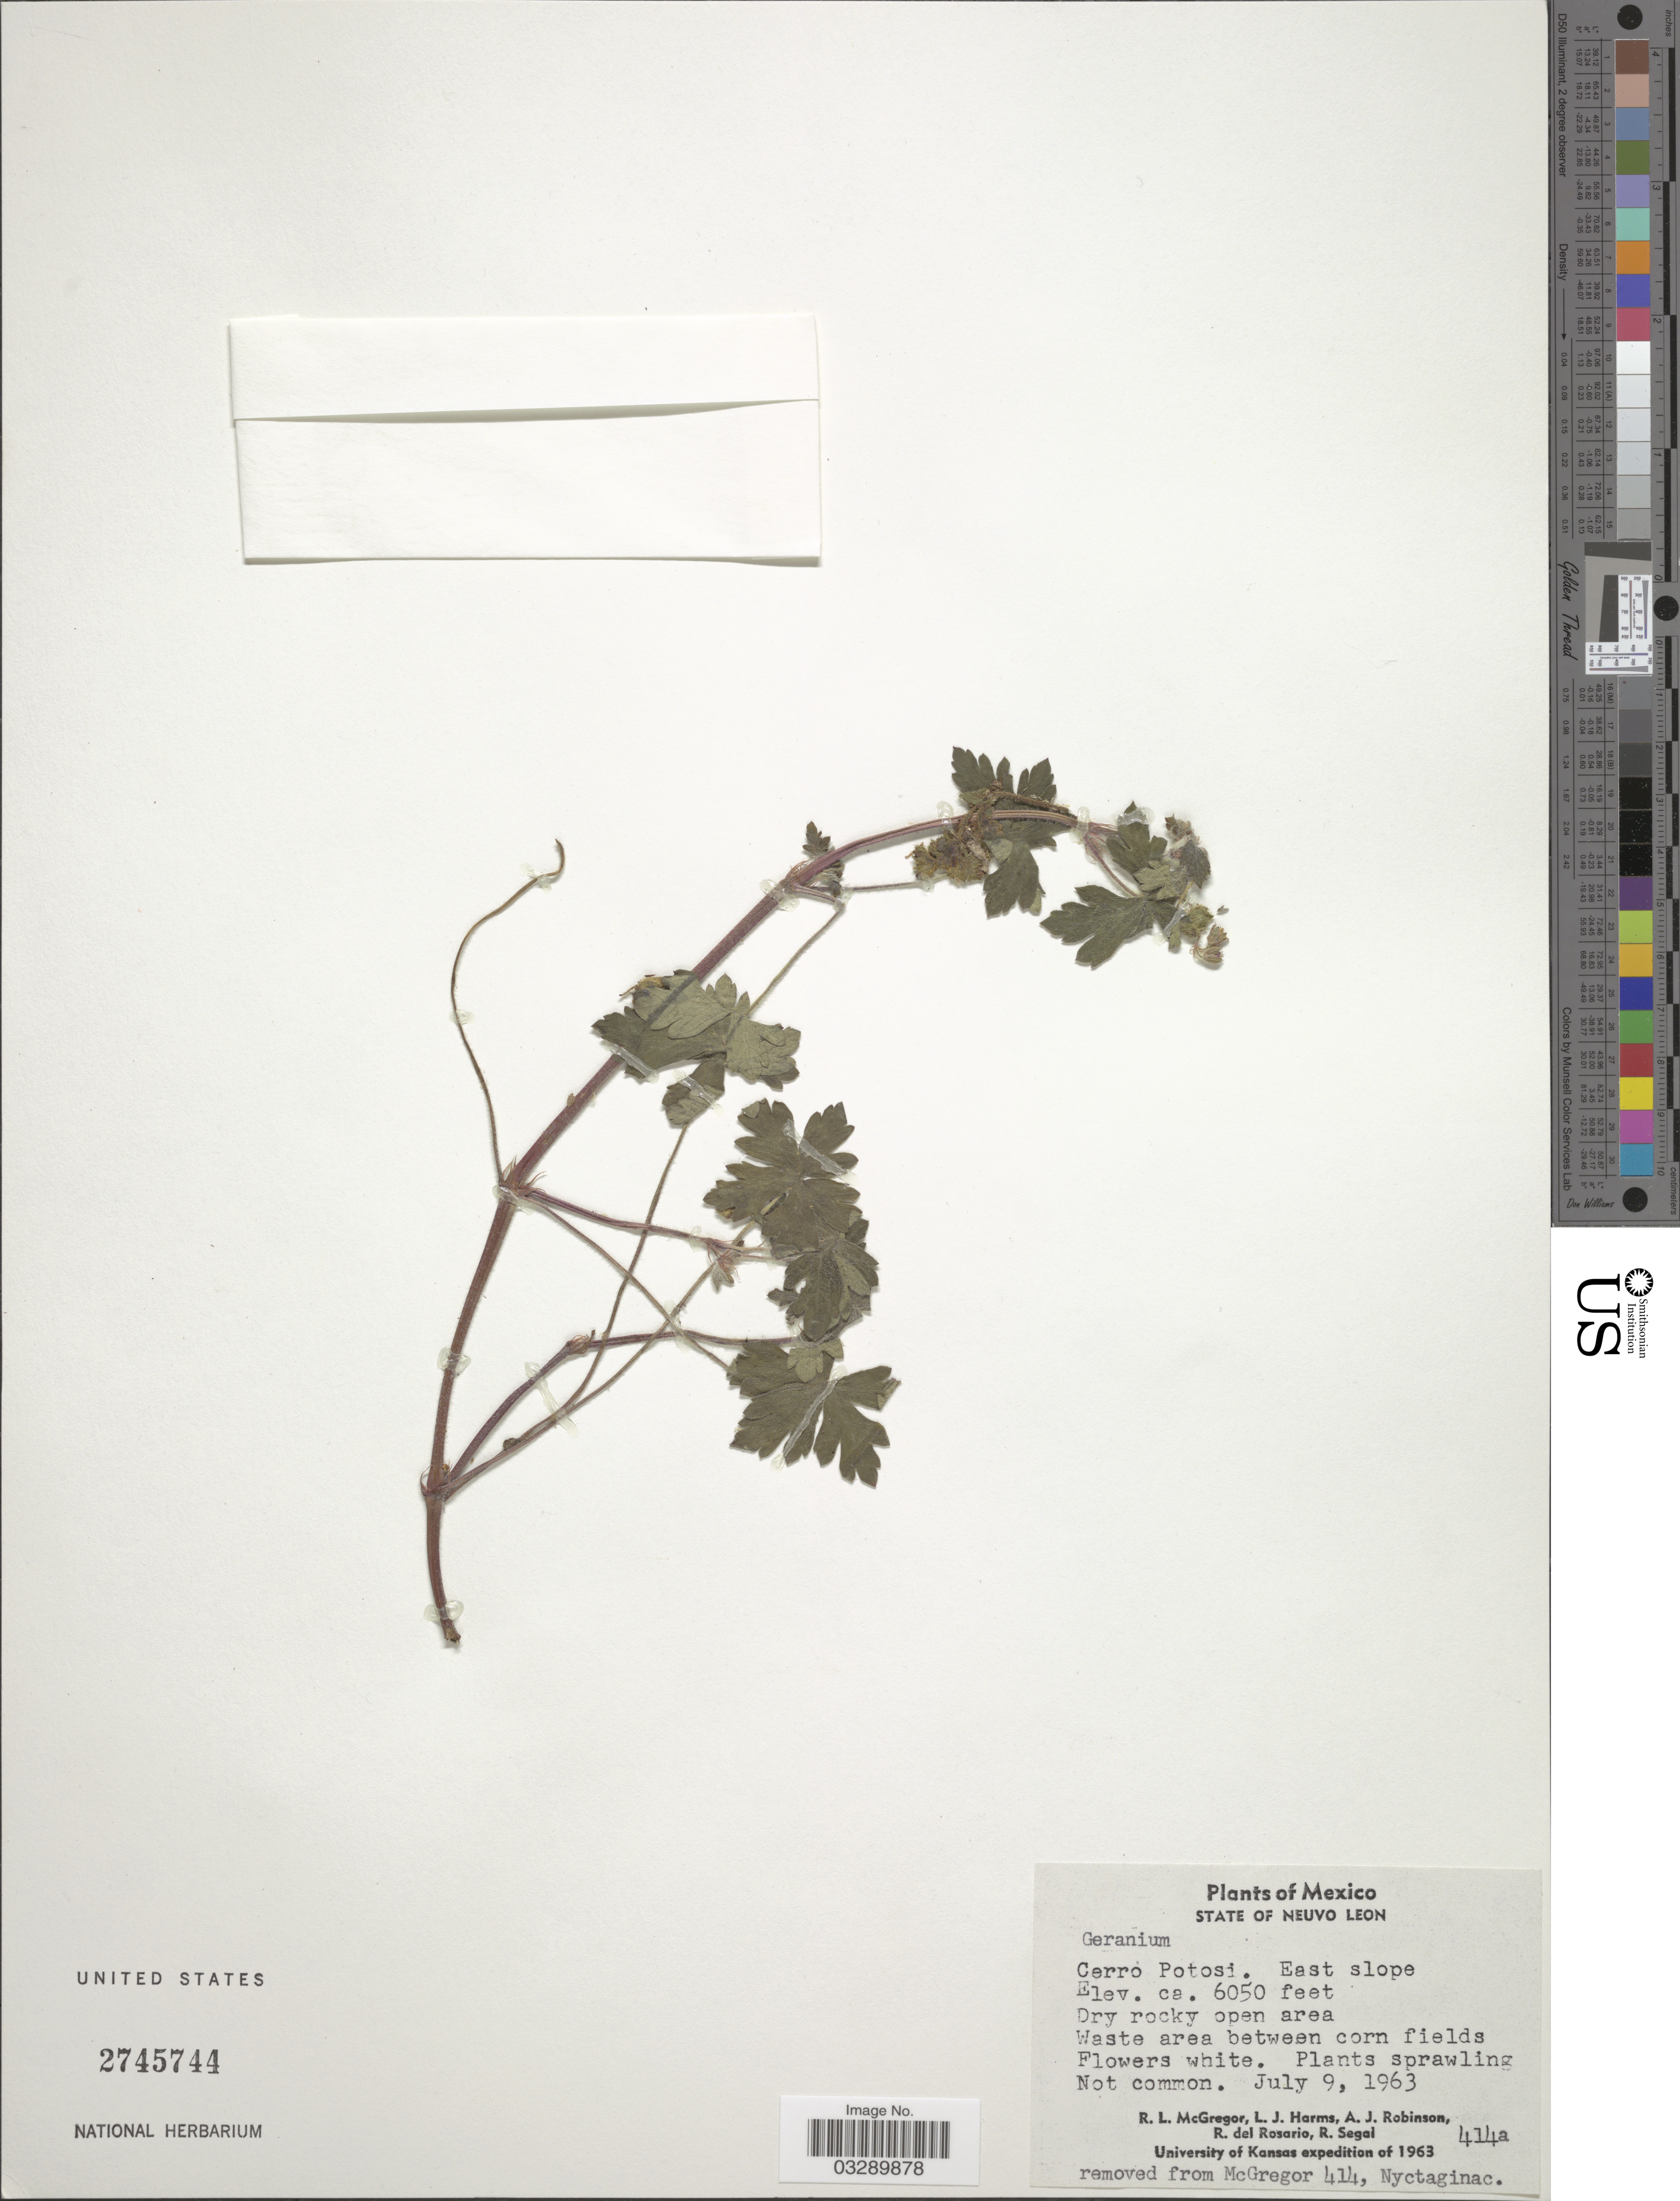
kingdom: Plantae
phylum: Tracheophyta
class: Magnoliopsida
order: Geraniales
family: Geraniaceae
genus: Geranium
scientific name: Geranium sp.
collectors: R. McGregor, L. Harms, A. J. Robinson, R. del Rosario & R. Segal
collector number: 414a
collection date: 1963-07-09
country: Mexico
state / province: Nuevo León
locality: Cerro Potosi. East slope. Waste area between corn fields.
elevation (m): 1844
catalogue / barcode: US 2745744